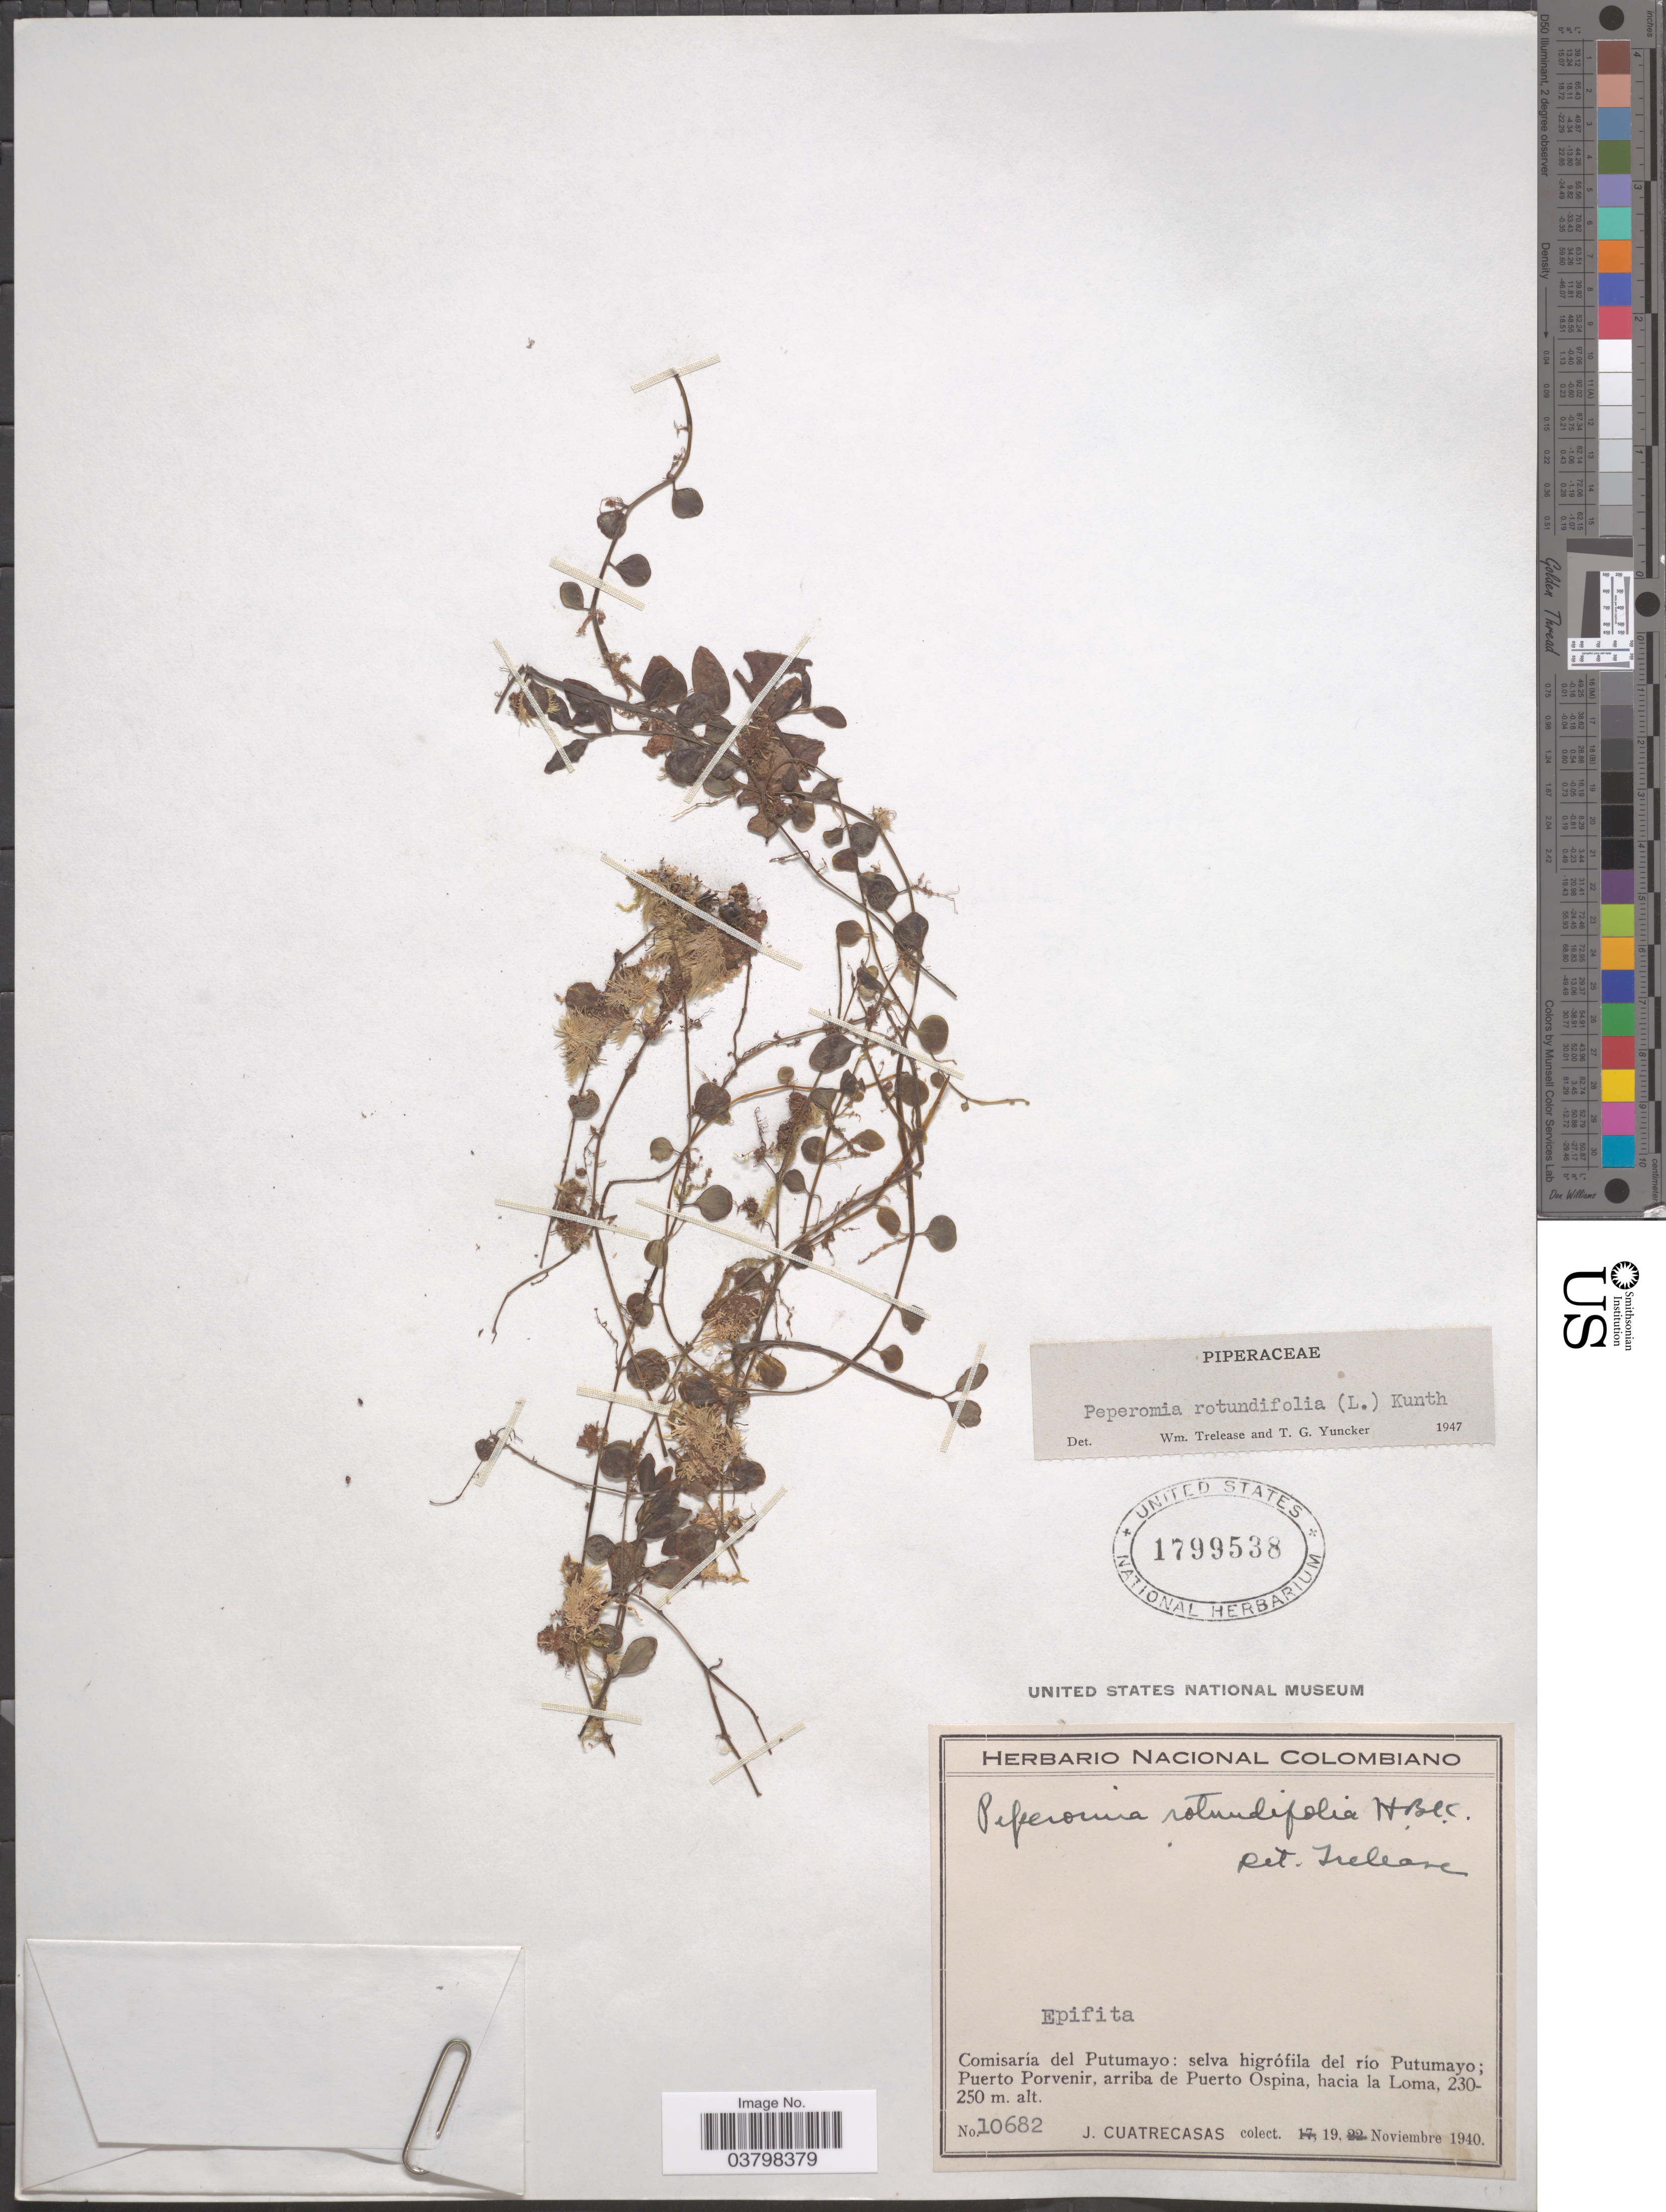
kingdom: Plantae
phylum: Tracheophyta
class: Magnoliopsida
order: Piperales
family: Piperaceae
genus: Peperomia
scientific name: Peperomia rotundifolia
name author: (L.) Kunth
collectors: J. Cuatrecasas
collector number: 10682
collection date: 1940-11-19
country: Colombia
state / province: Putumayo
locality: Comisaría del Putumayo: selva higrófila del río Putumayo; Puerto Porvenir, arriba de Puerto Ospina, hacia la Loma.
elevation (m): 230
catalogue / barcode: US 1799538